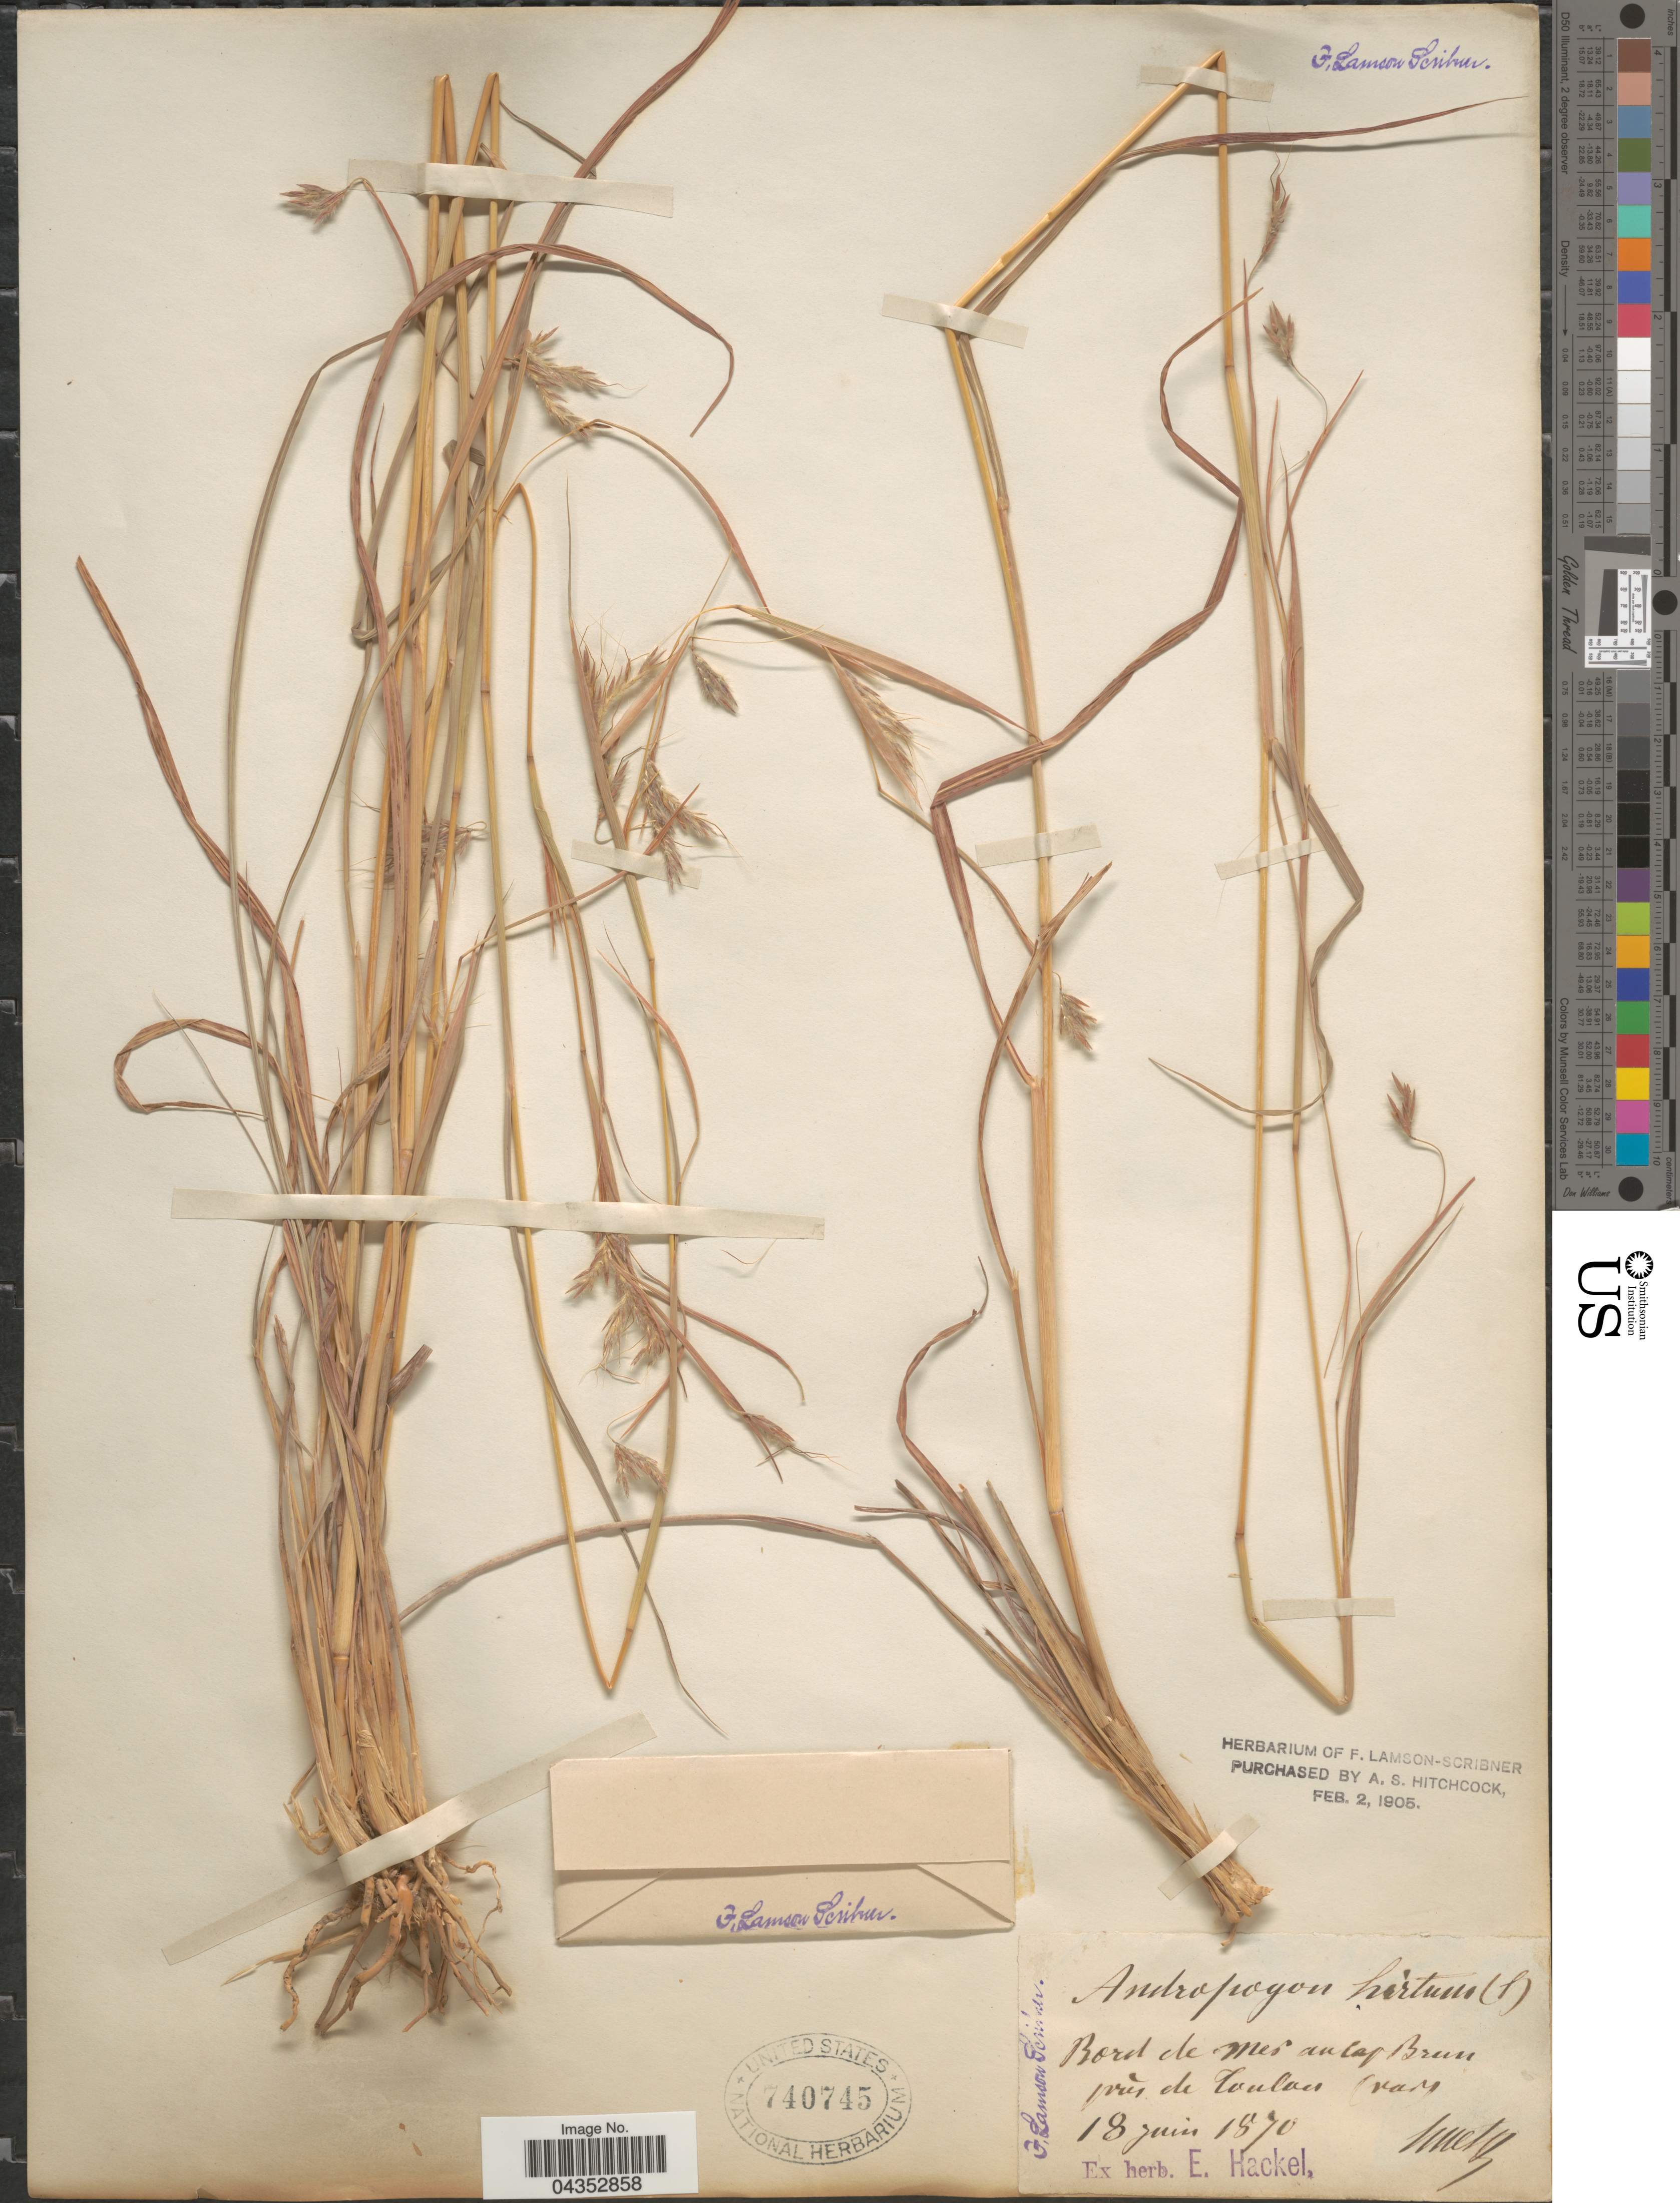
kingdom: Plantae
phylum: Tracheophyta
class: Liliopsida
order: Poales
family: Poaceae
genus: Hyparrhenia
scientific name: Hyparrhenia hirta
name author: (L.) Stapf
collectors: Huetz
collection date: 1870-06-18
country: France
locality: Bord de mes au Cap Brun près de Toulon.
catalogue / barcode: US 740745